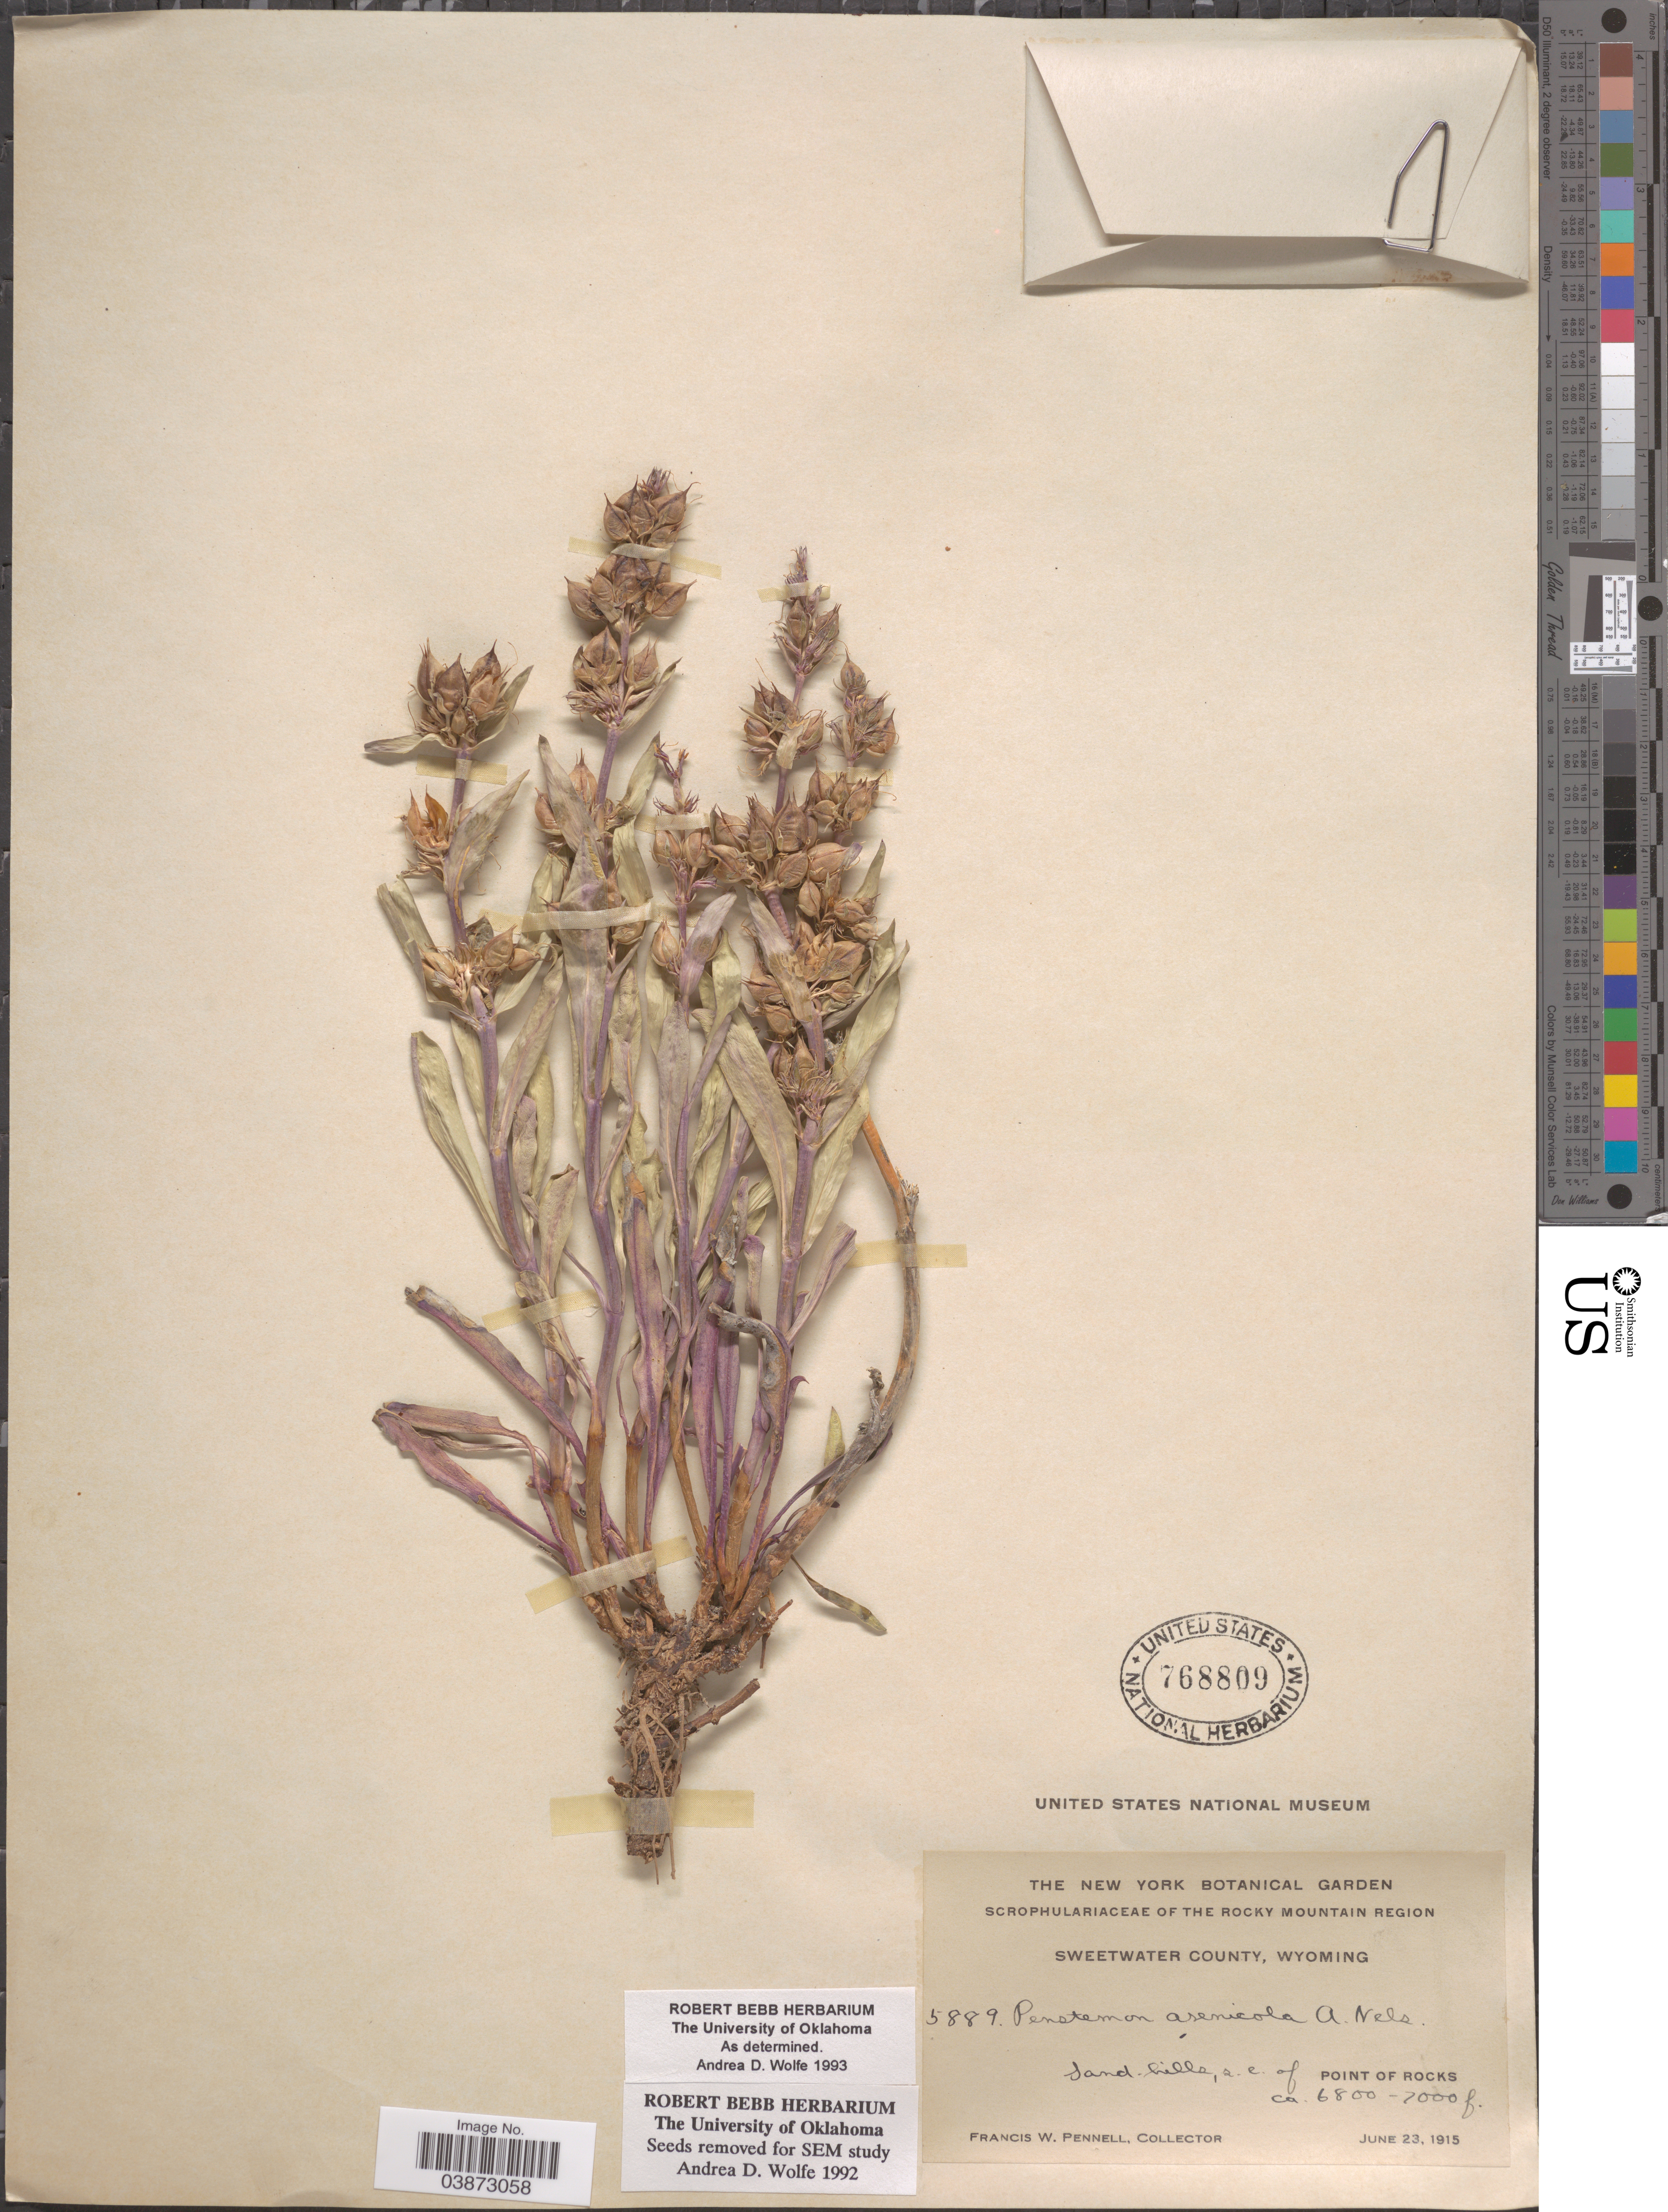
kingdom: Plantae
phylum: Tracheophyta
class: Magnoliopsida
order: Lamiales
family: Plantaginaceae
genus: Penstemon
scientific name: Penstemon arenicola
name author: A. Nelson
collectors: F. W. Pennell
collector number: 5889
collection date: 1915-06-23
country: United States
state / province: Wyoming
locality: The Rocky Mountain Region. Sweetwater County. Sand-hills, s.e. of Point of Rocks.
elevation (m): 2073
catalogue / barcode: US 768809